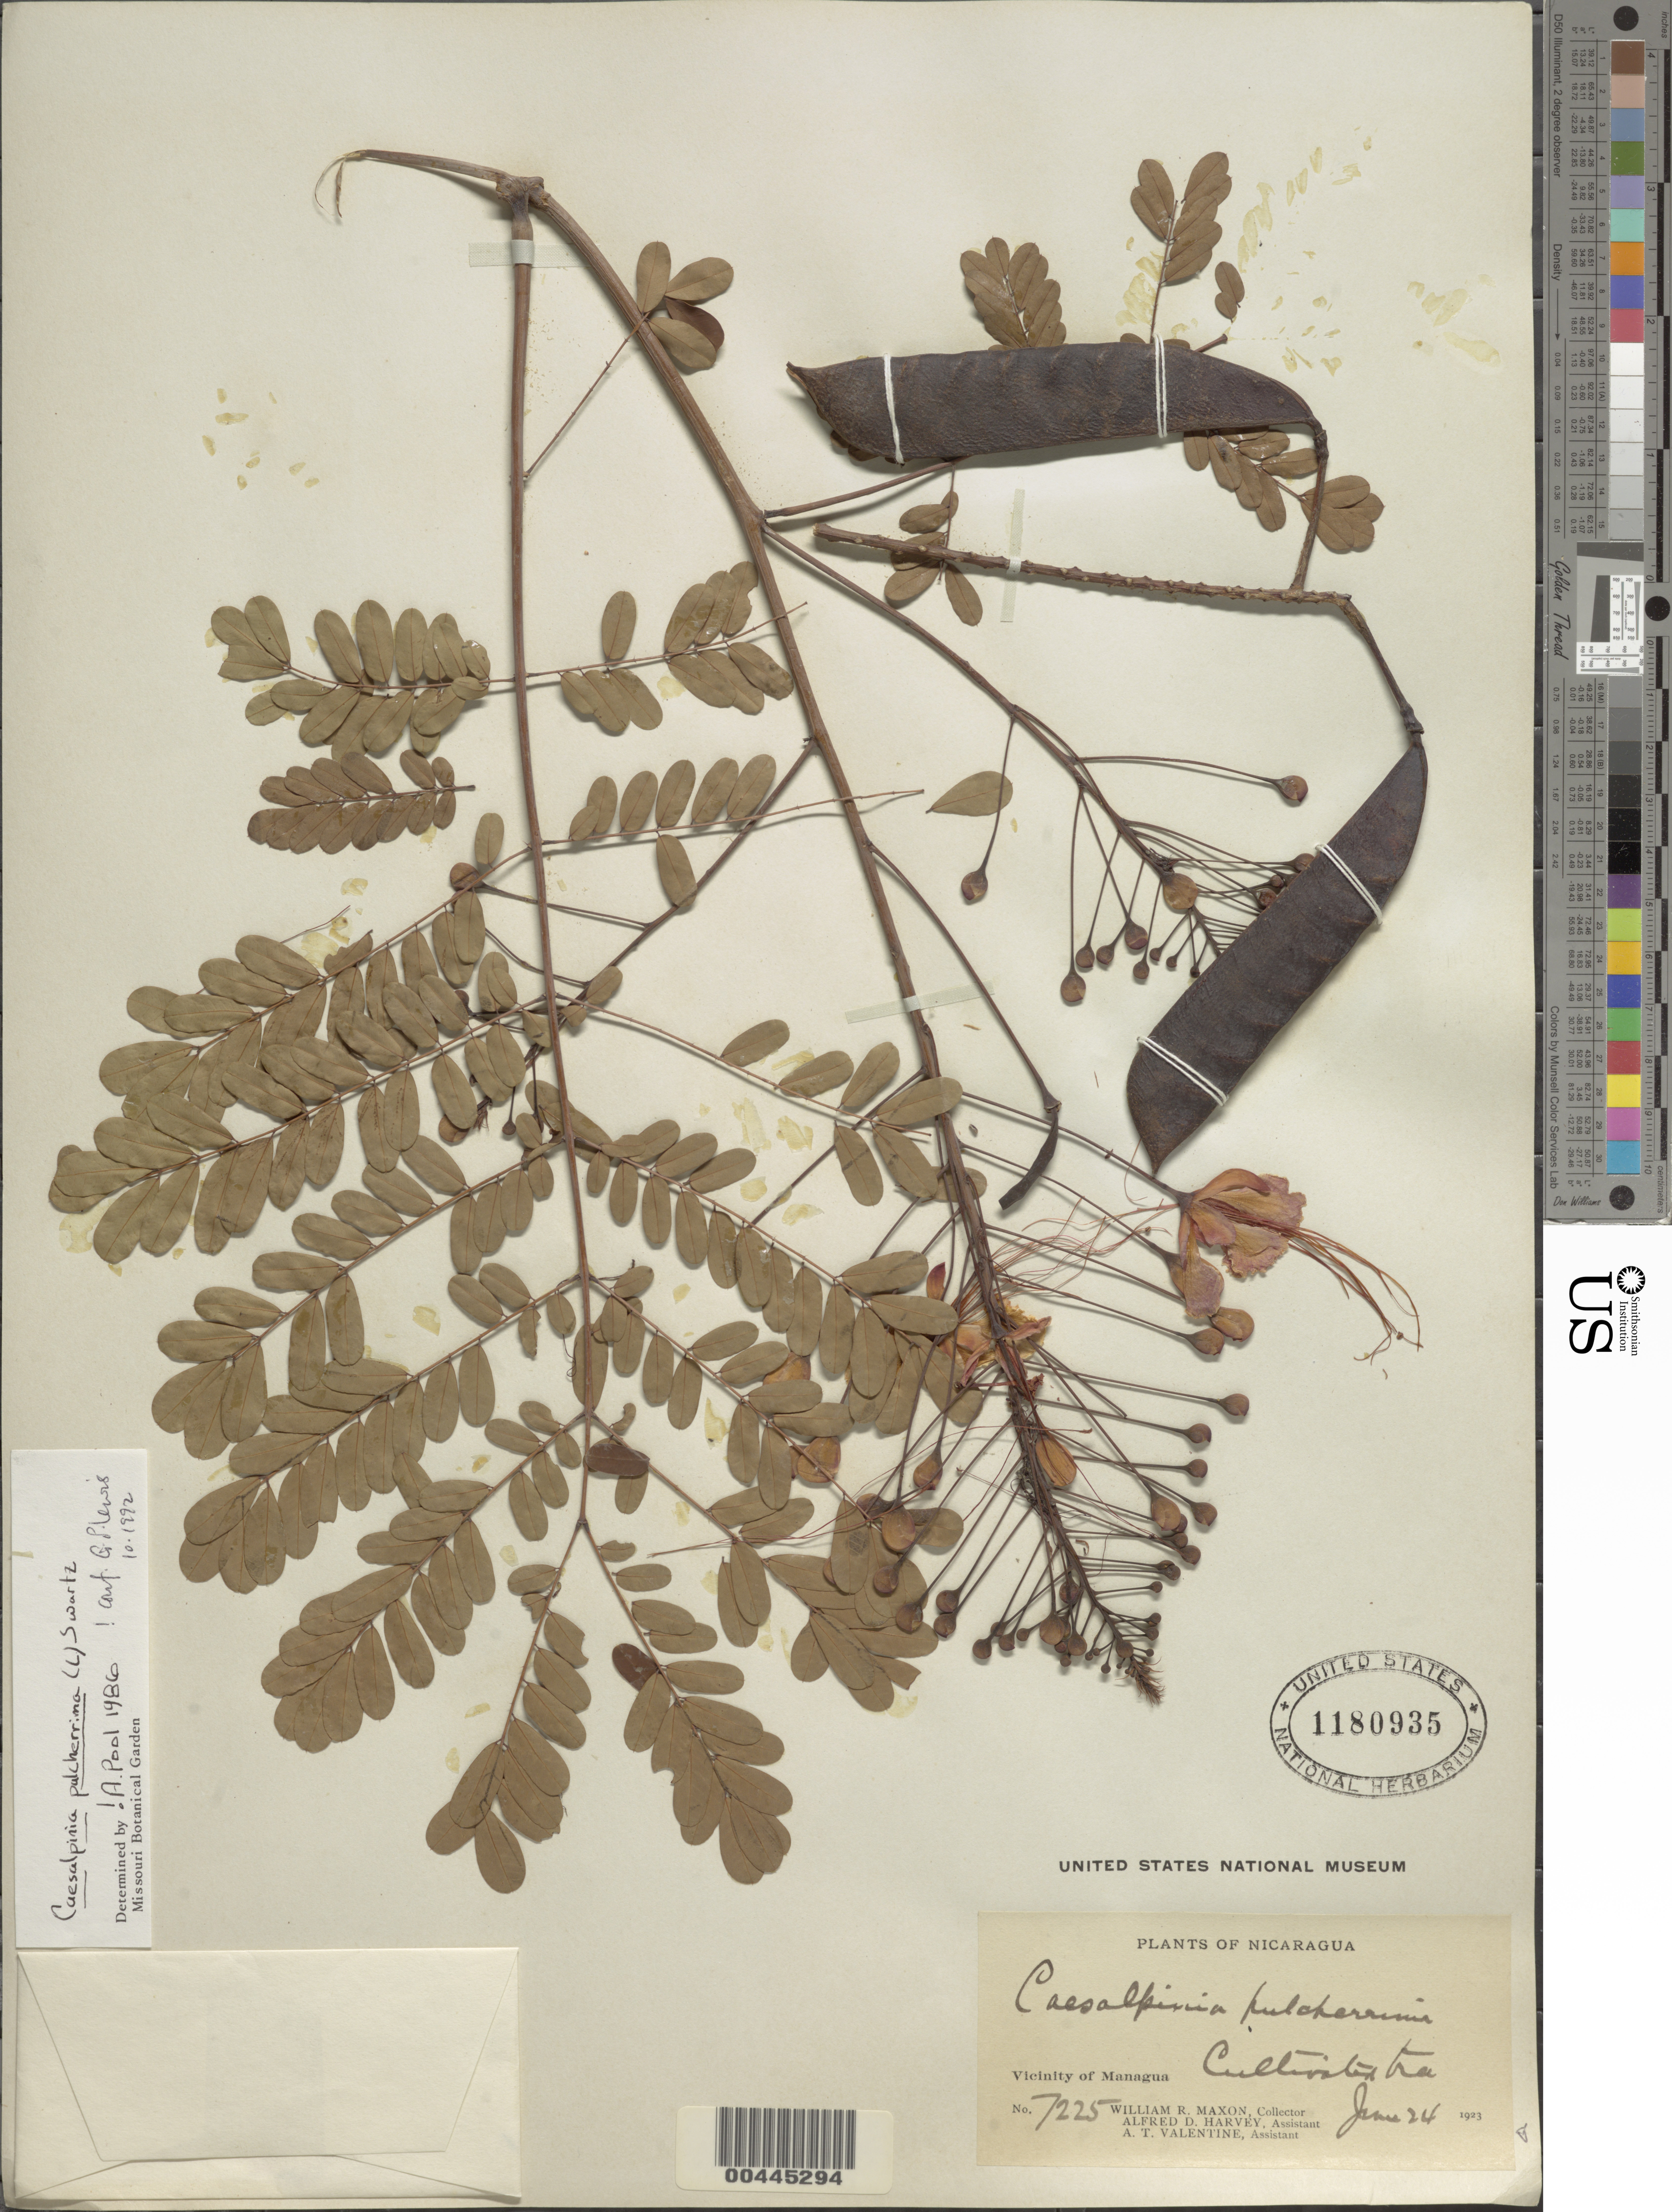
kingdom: Plantae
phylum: Tracheophyta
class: Magnoliopsida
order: Fabales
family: Fabaceae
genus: Caesalpinia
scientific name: Caesalpinia pulcherrima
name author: (L.) Sw.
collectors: W. R. Maxon, A. D. Harvey & A. Valentine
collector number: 7225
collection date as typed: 24 Jun 1923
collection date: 1923-06-24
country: Nicaragua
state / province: Managua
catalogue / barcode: US 1180935